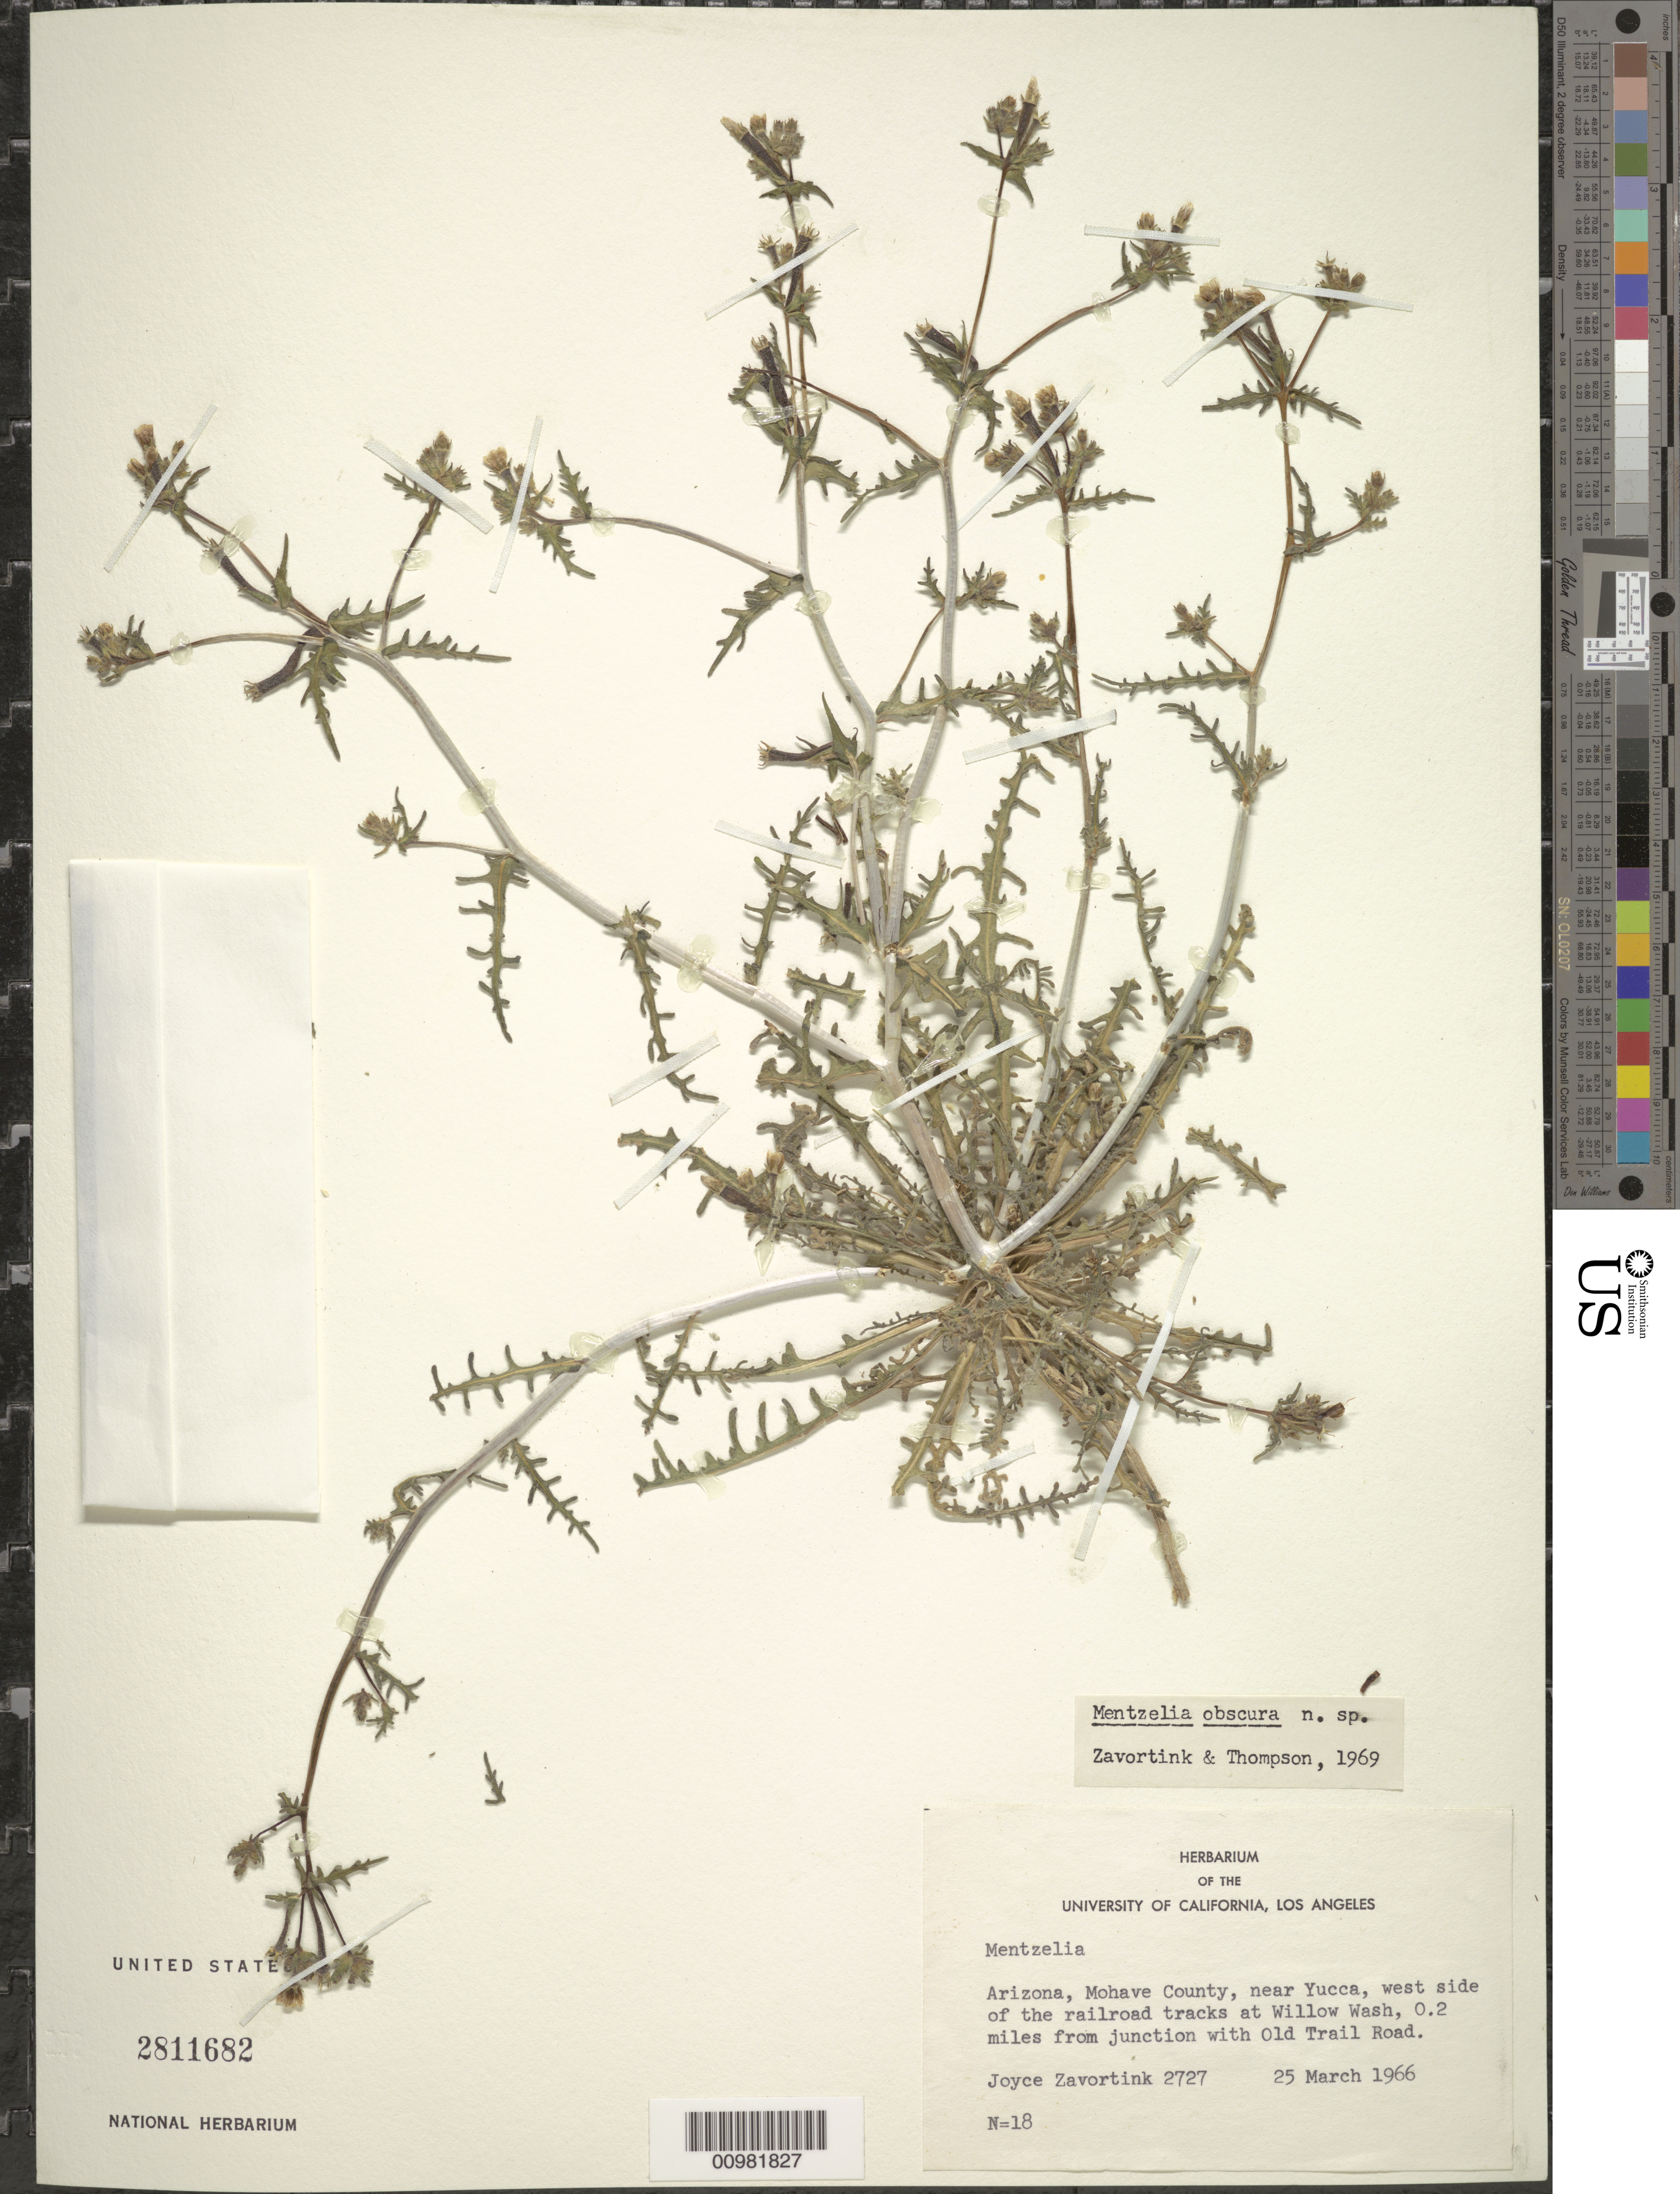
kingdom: Plantae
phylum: Tracheophyta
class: Magnoliopsida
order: Cornales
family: Loasaceae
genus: Mentzelia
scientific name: Mentzelia obscura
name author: H.J. Thomps. & J.E. Roberts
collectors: J. E. Zavortink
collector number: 2727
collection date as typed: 25 Mar 1966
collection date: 1966-03-25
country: United States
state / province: Arizona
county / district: Mohave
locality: near Yucca, west side of the railroad tracks at Willow Wash, 0.2 mi. from junction with Old Trail Road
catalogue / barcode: US 2811682